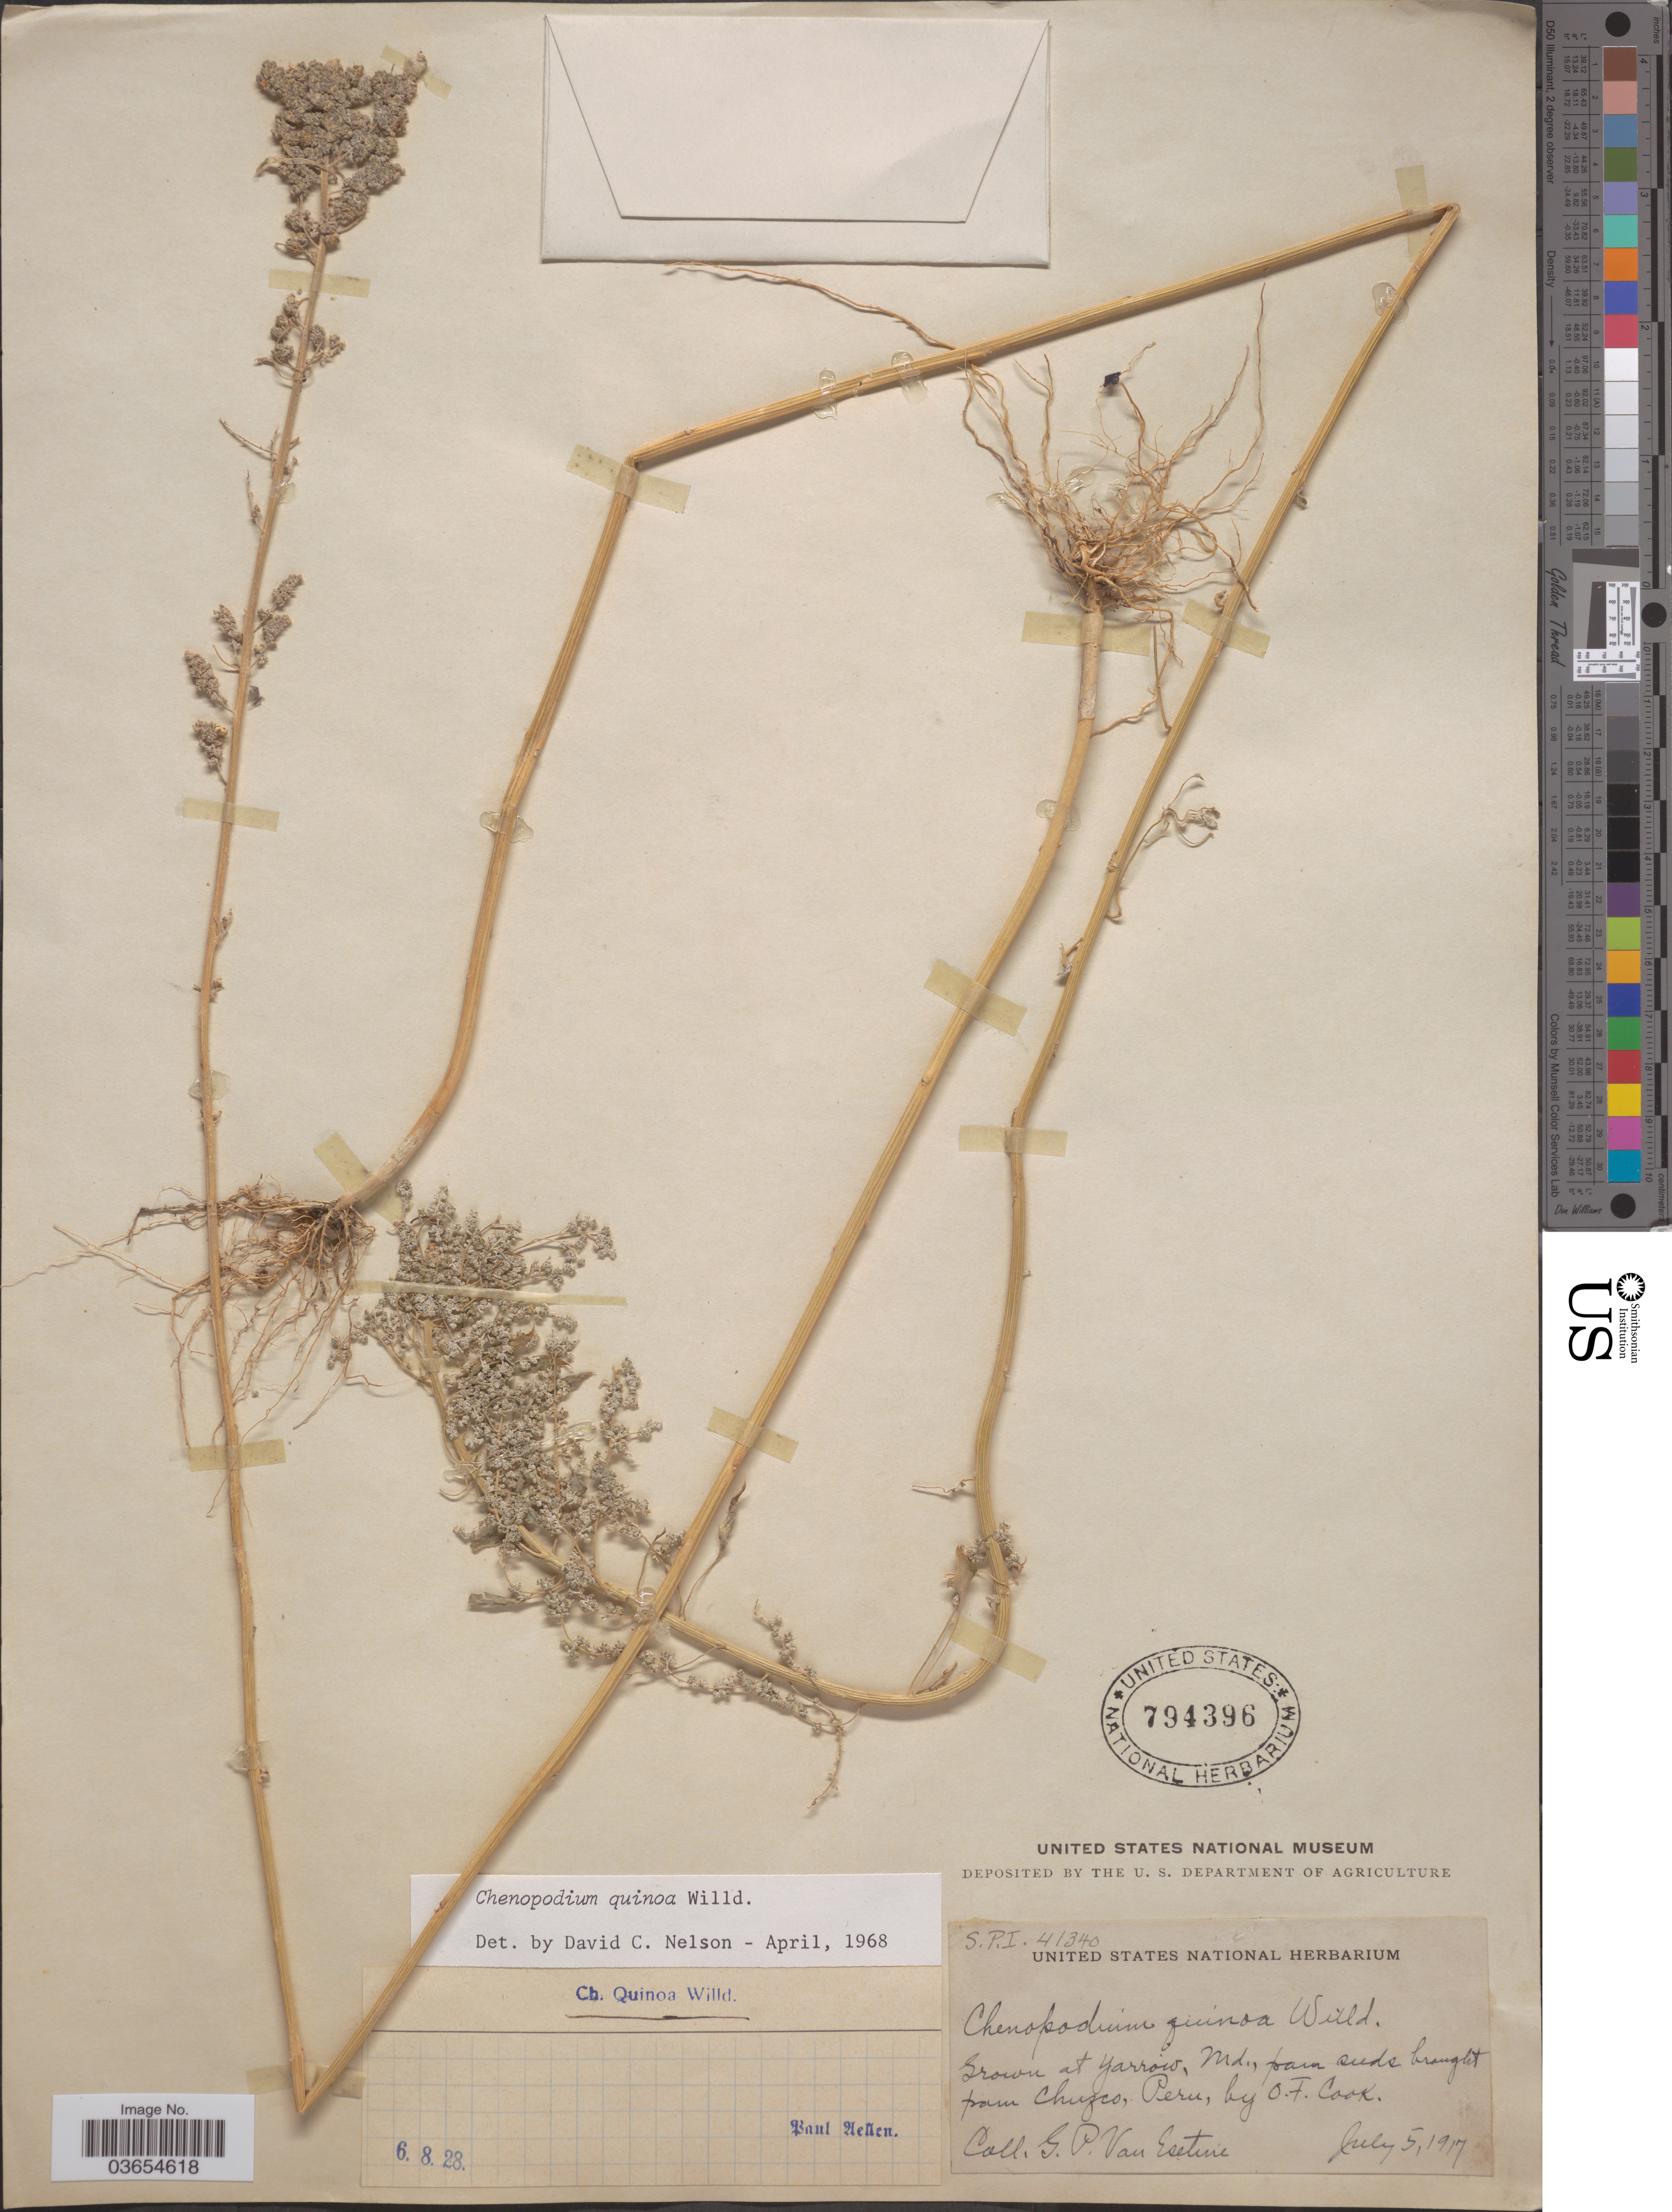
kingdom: Plantae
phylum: Tracheophyta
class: Magnoliopsida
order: Caryophyllales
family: Amaranthaceae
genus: Chenopodium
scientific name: Chenopodium quinoa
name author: Willd.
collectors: G. P. Van Eseltine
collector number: SPI 41340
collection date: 1917-07-05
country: Peru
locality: Grown at Yarrow, Md., farm seeds brought from Chuzco.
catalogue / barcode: US 794396